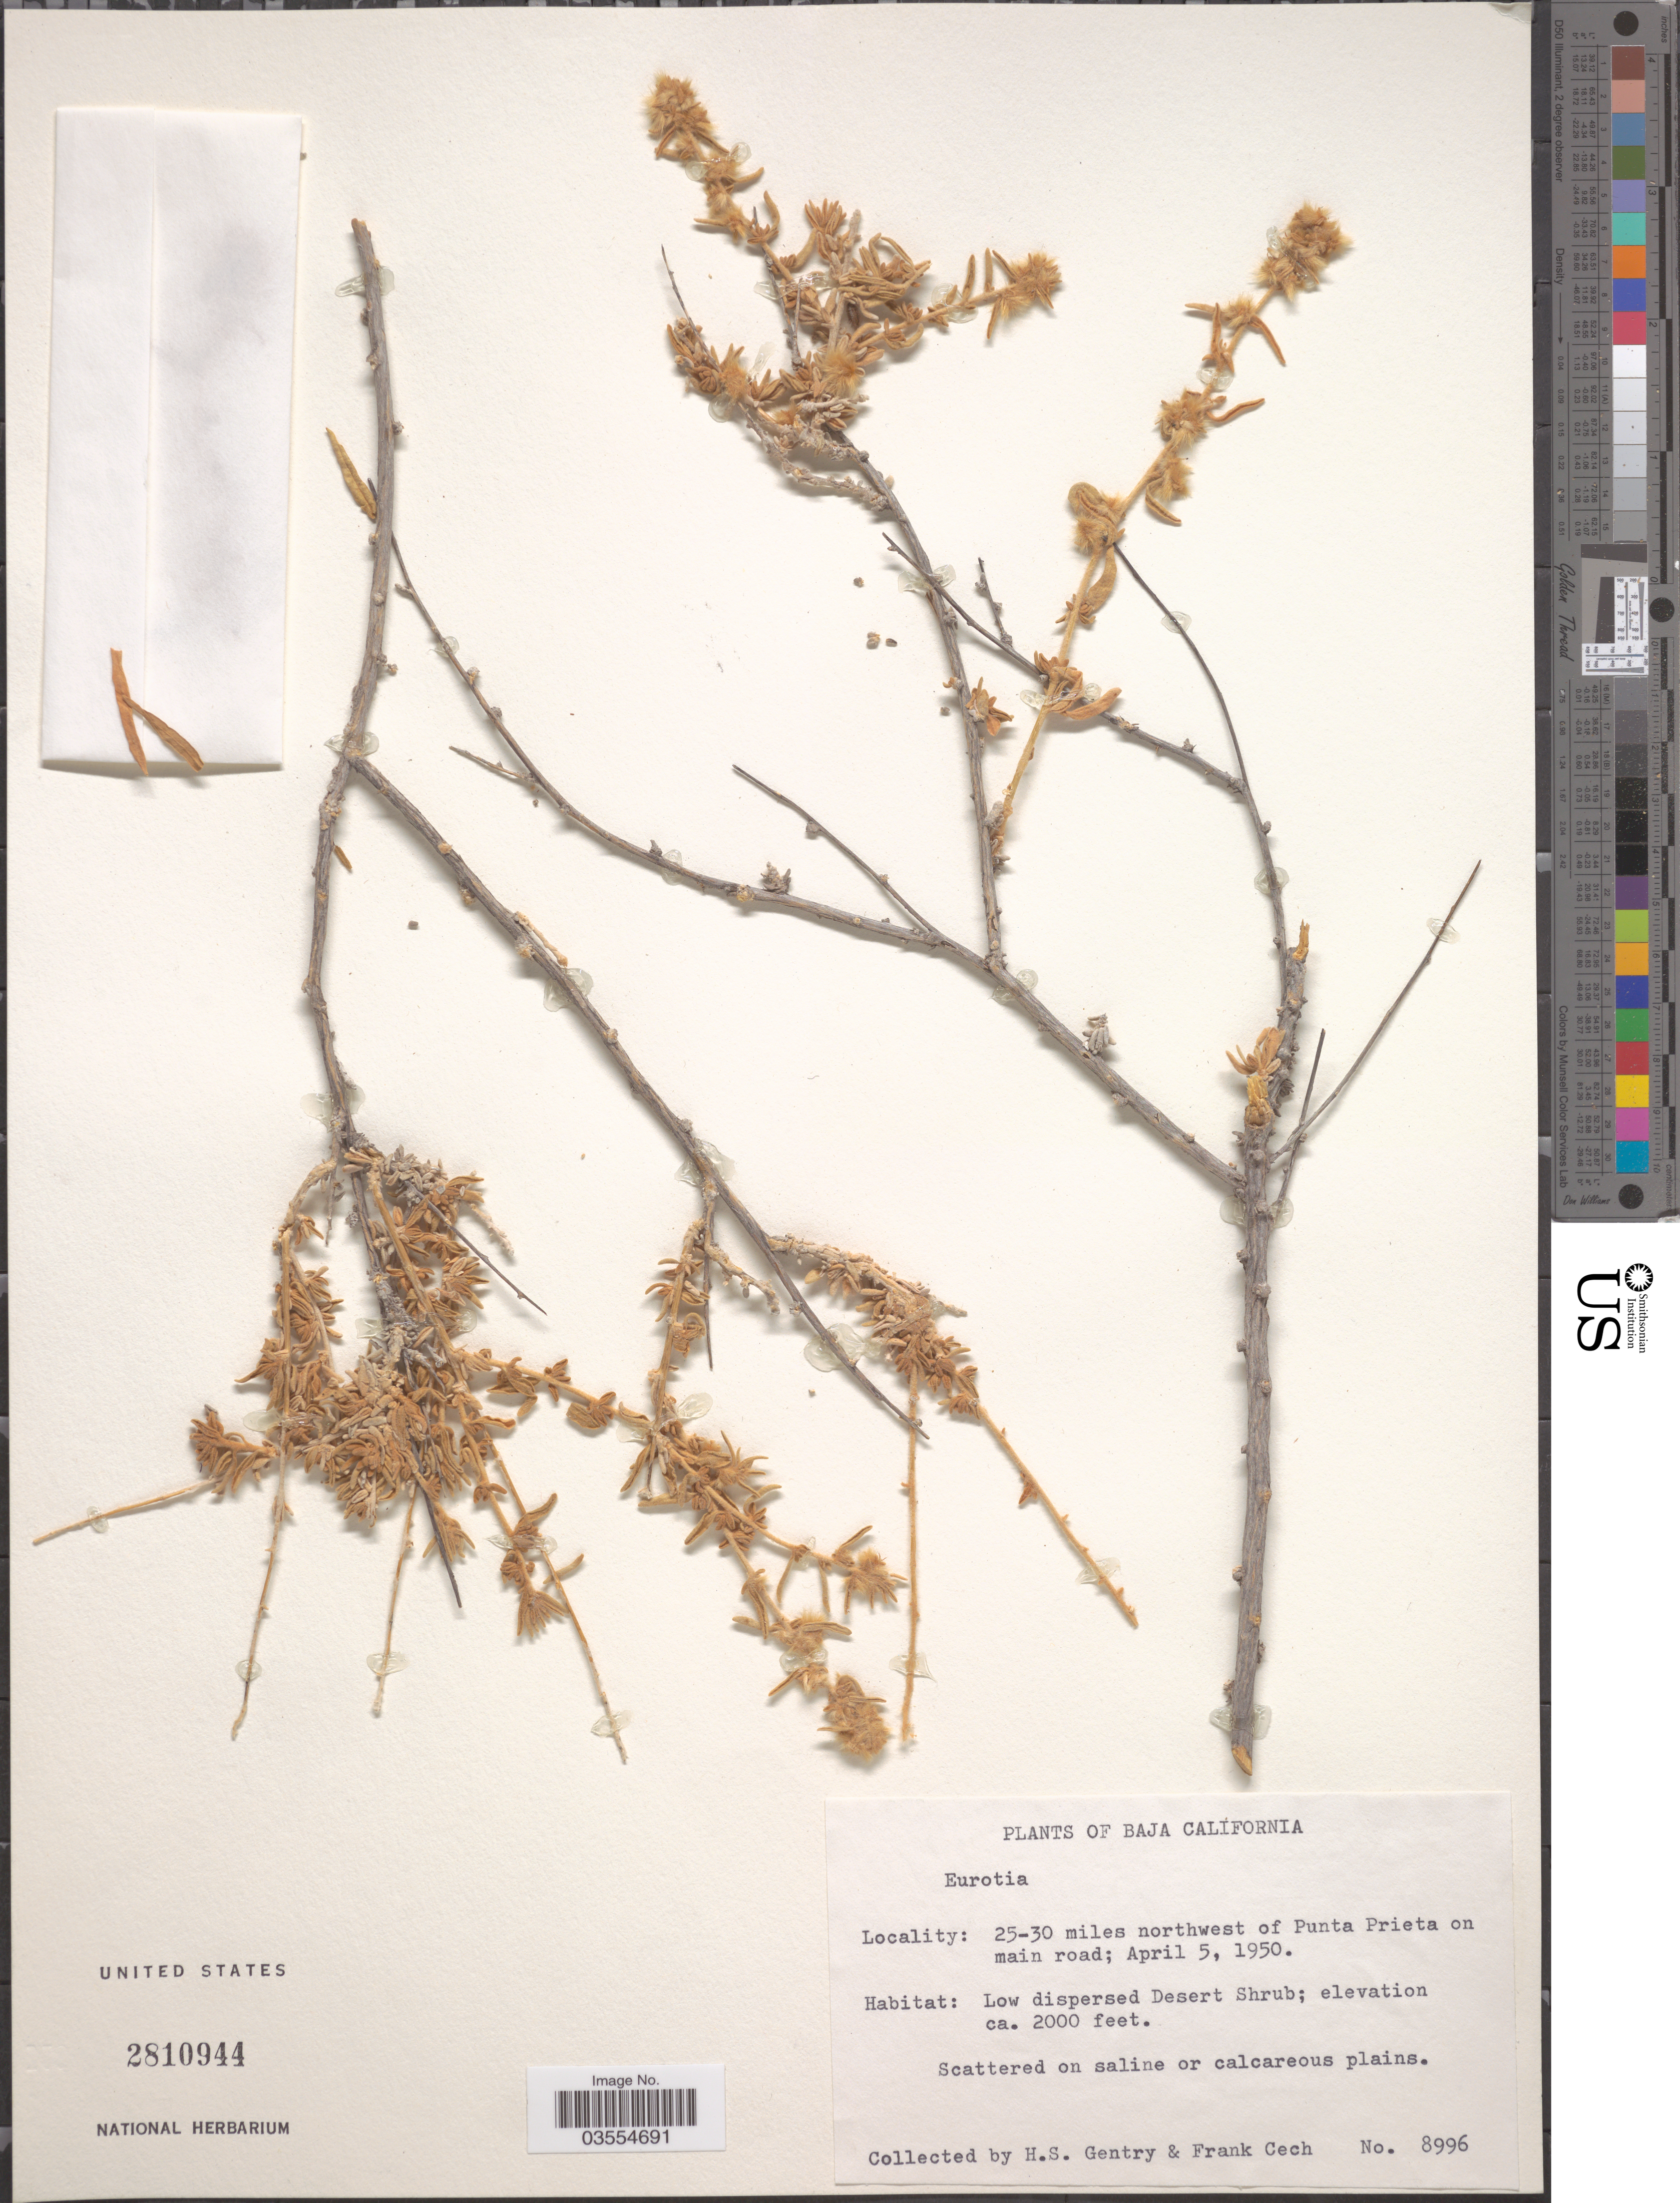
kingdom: Plantae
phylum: Tracheophyta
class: Magnoliopsida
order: Caryophyllales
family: Amaranthaceae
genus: Krascheninnikovia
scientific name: Krascheninnikovia lanata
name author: (Pursh) A. Meeuse & A.Smit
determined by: Strong, Mark T., (BOT), Smithsonian Institution - National Museum of Natural History (UNITED STATES)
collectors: H. S. Gentry & F. Cech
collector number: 8996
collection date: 1950-04-05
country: Mexico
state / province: Baja California Norte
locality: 25-30 miles northwest of Punta Prieta on main road.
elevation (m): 610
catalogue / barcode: US 2810944